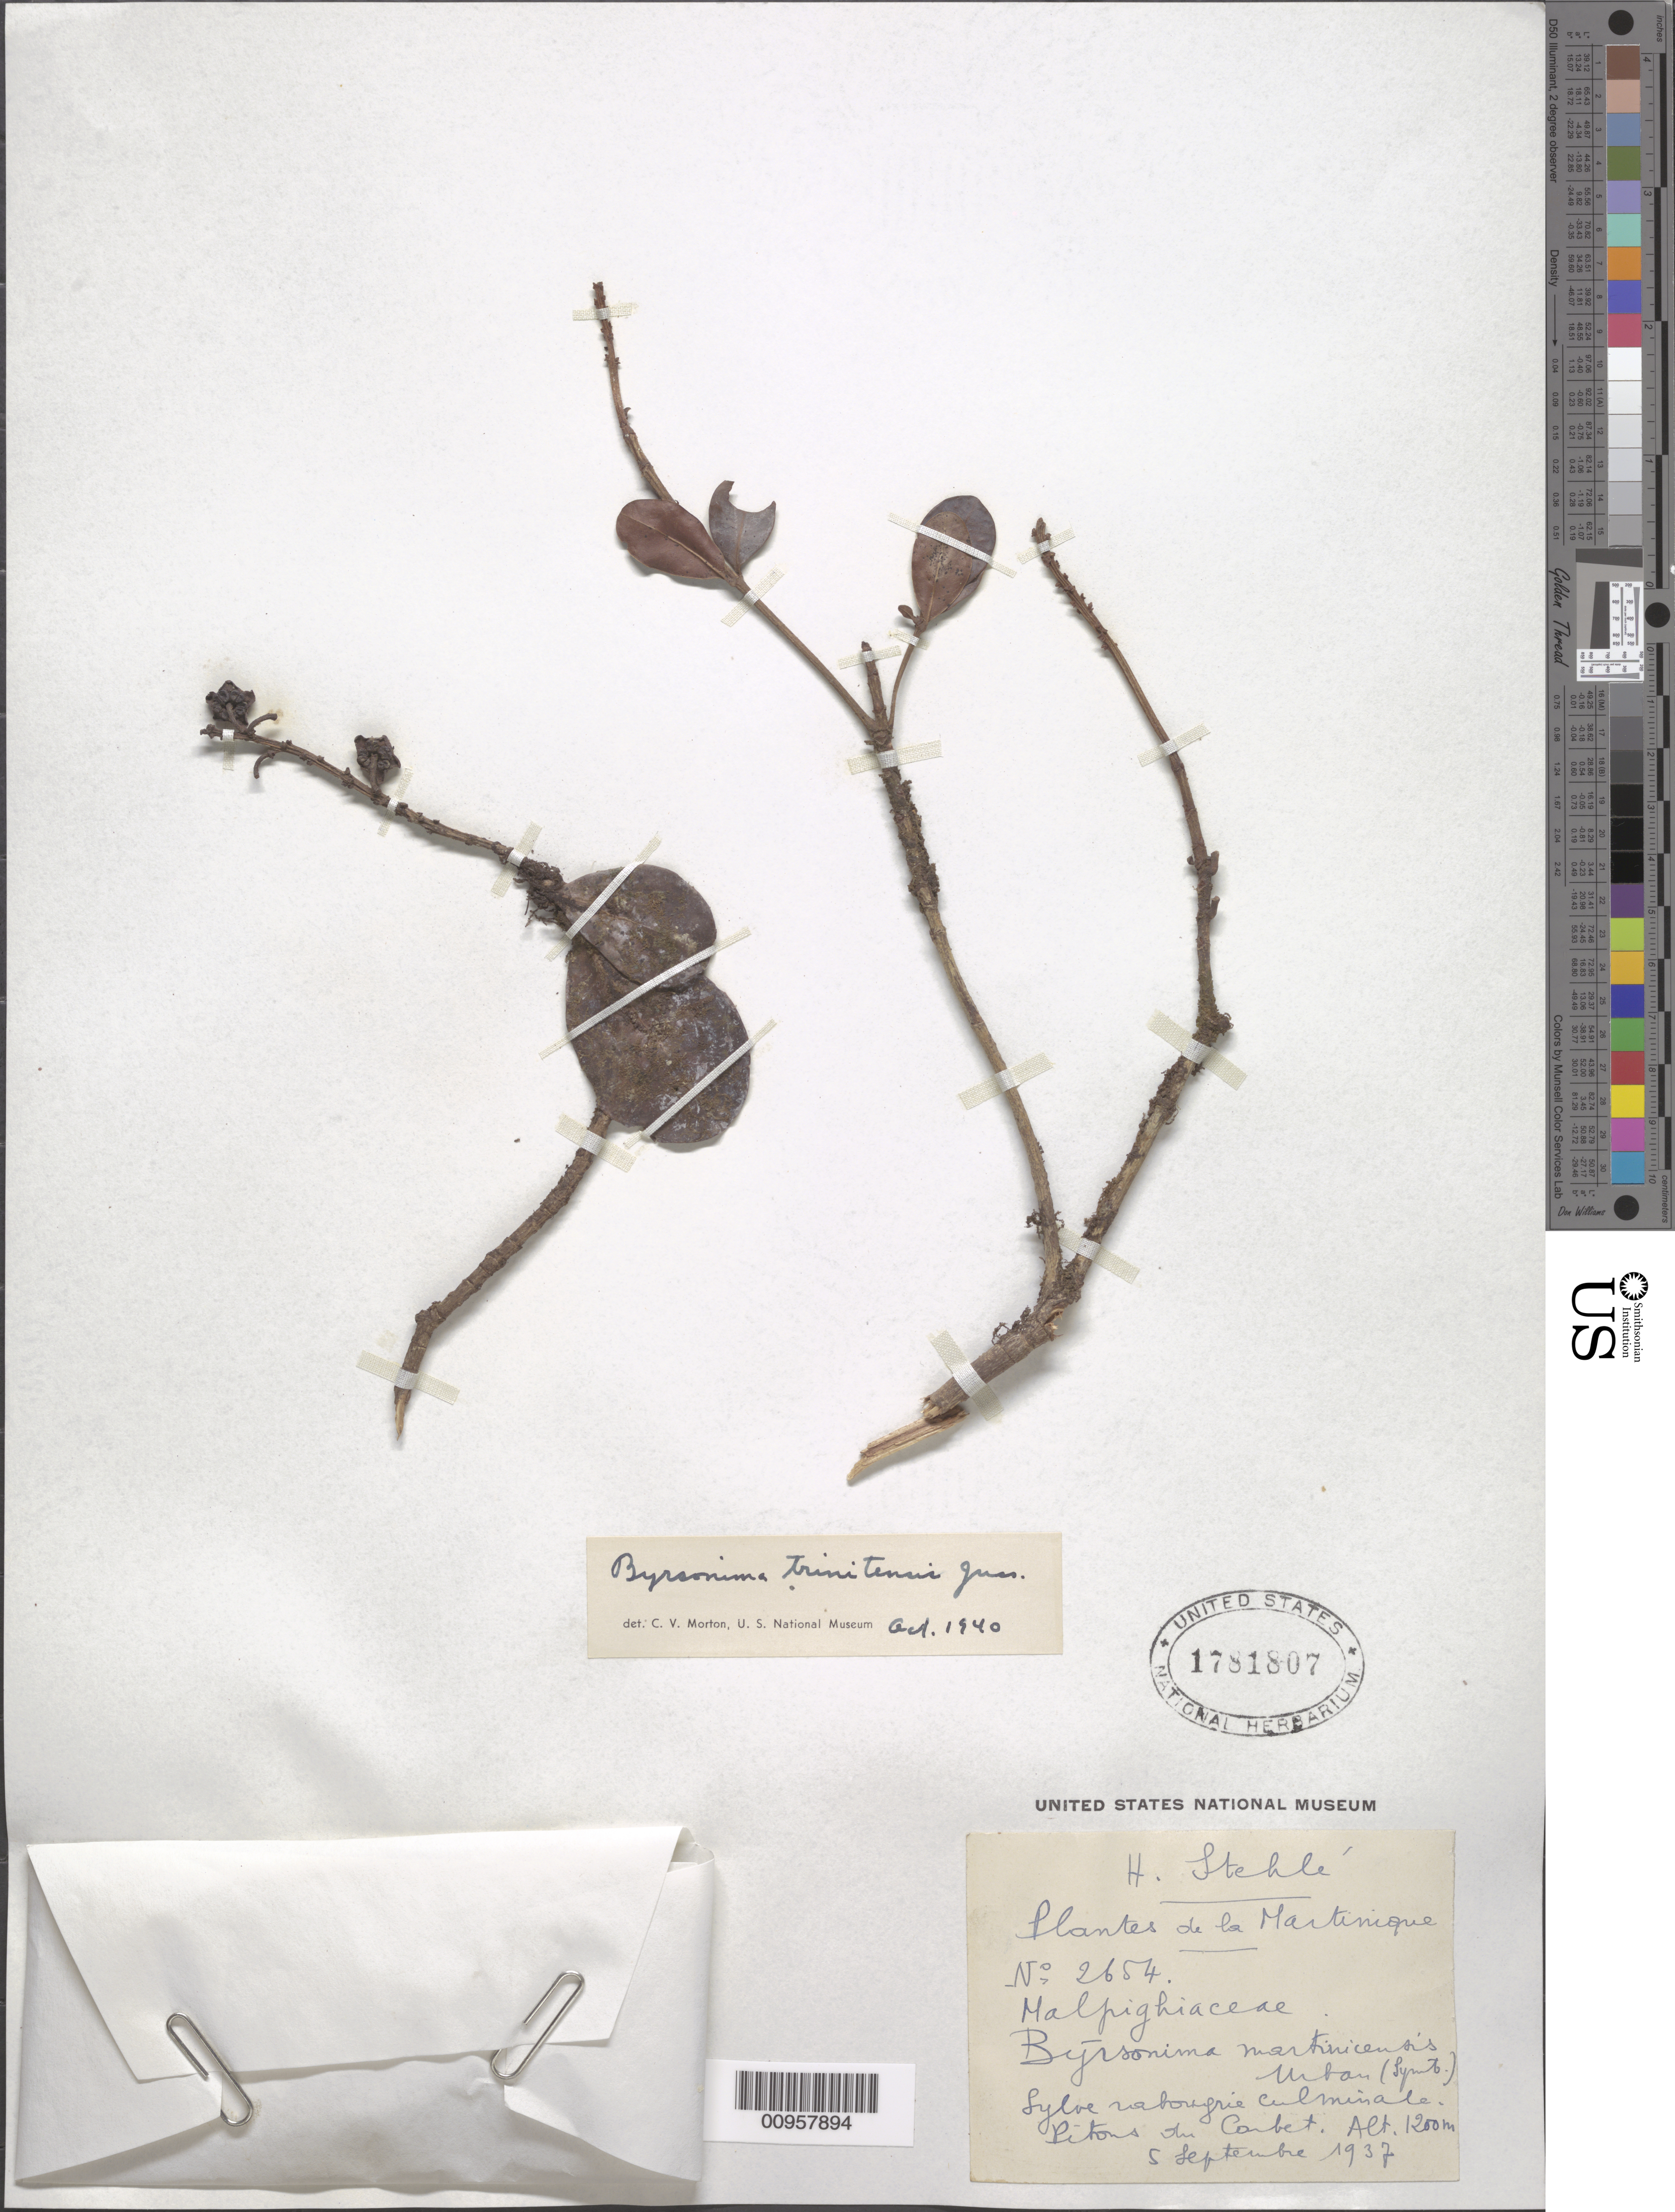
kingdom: Plantae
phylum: Tracheophyta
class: Magnoliopsida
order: Malpighiales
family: Malpighiaceae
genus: Byrsonima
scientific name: Byrsonima trinitensis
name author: A. Juss.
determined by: Morton, C. V.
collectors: H. Stehlé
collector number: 2654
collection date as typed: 05 Sep 1937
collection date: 1937-09-05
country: Martinique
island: Martinique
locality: Pitons du Carbet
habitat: Sylve rabougrie culminale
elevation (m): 1200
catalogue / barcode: US 1781807